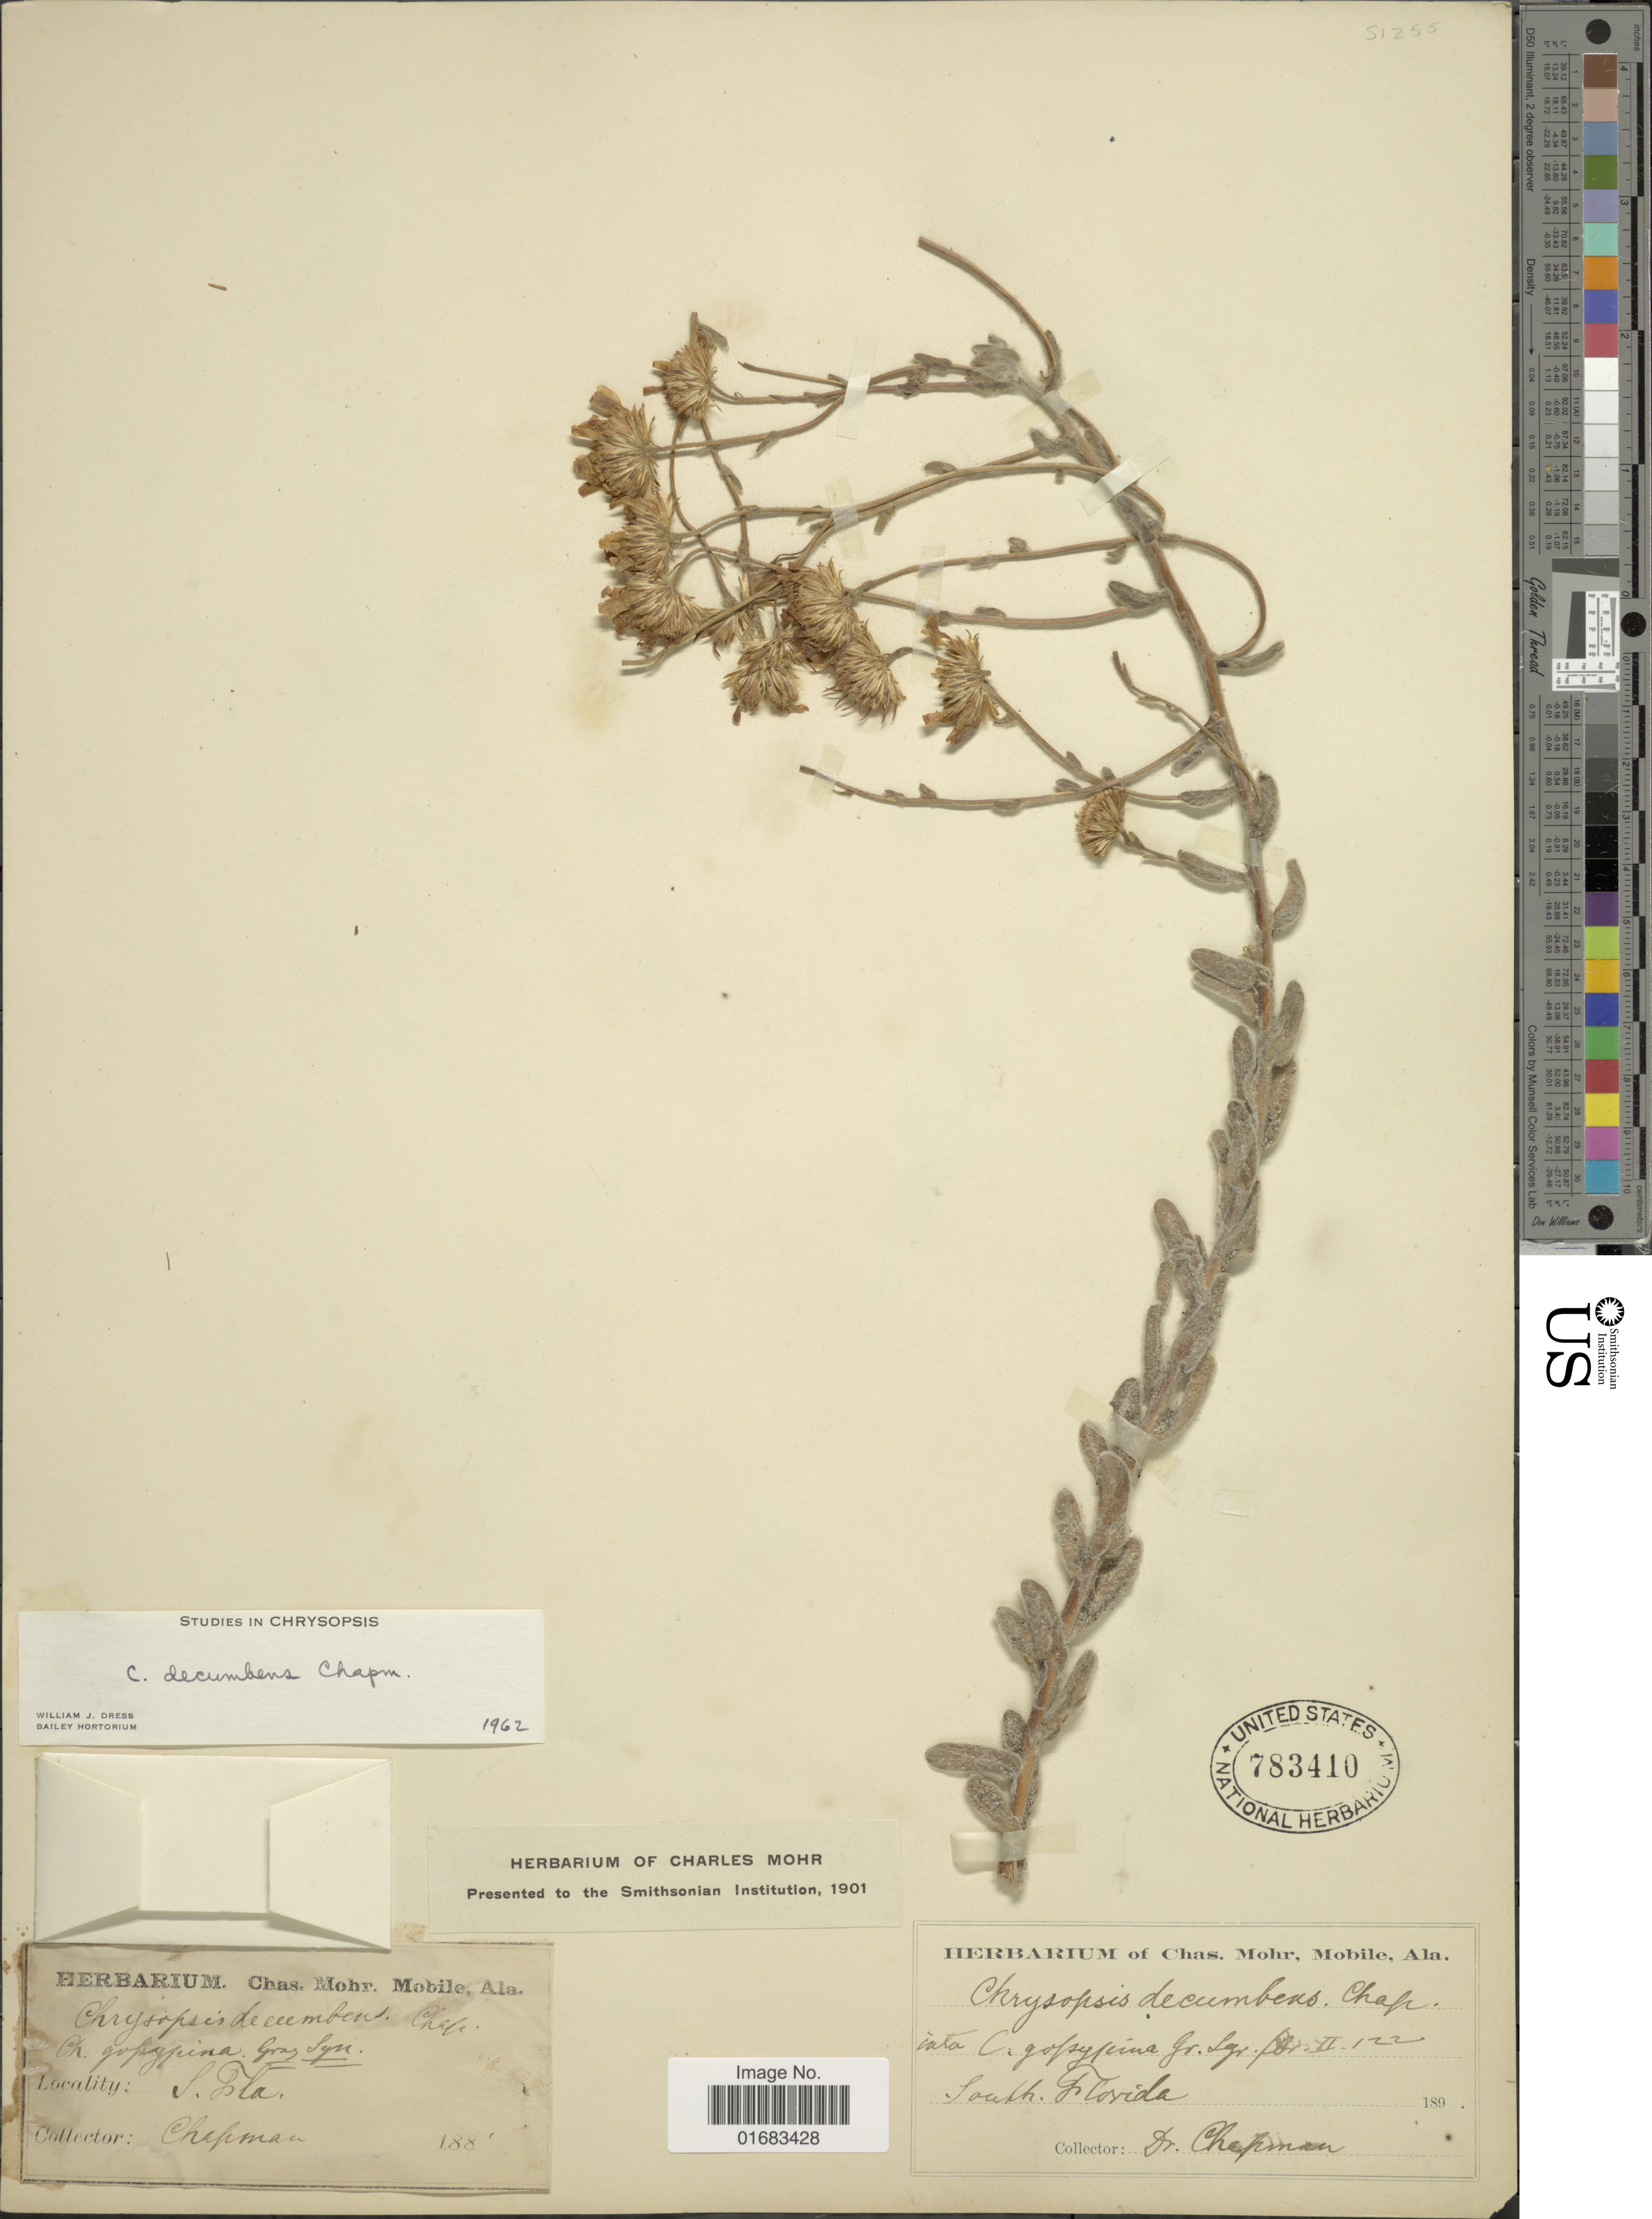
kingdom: Plantae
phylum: Tracheophyta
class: Magnoliopsida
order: Asterales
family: Asteraceae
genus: Chrysopsis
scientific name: Chrysopsis decumbens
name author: Chapm.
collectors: A. Chapman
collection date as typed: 188-189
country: United States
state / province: Florida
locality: South Florida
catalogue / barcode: US 783410